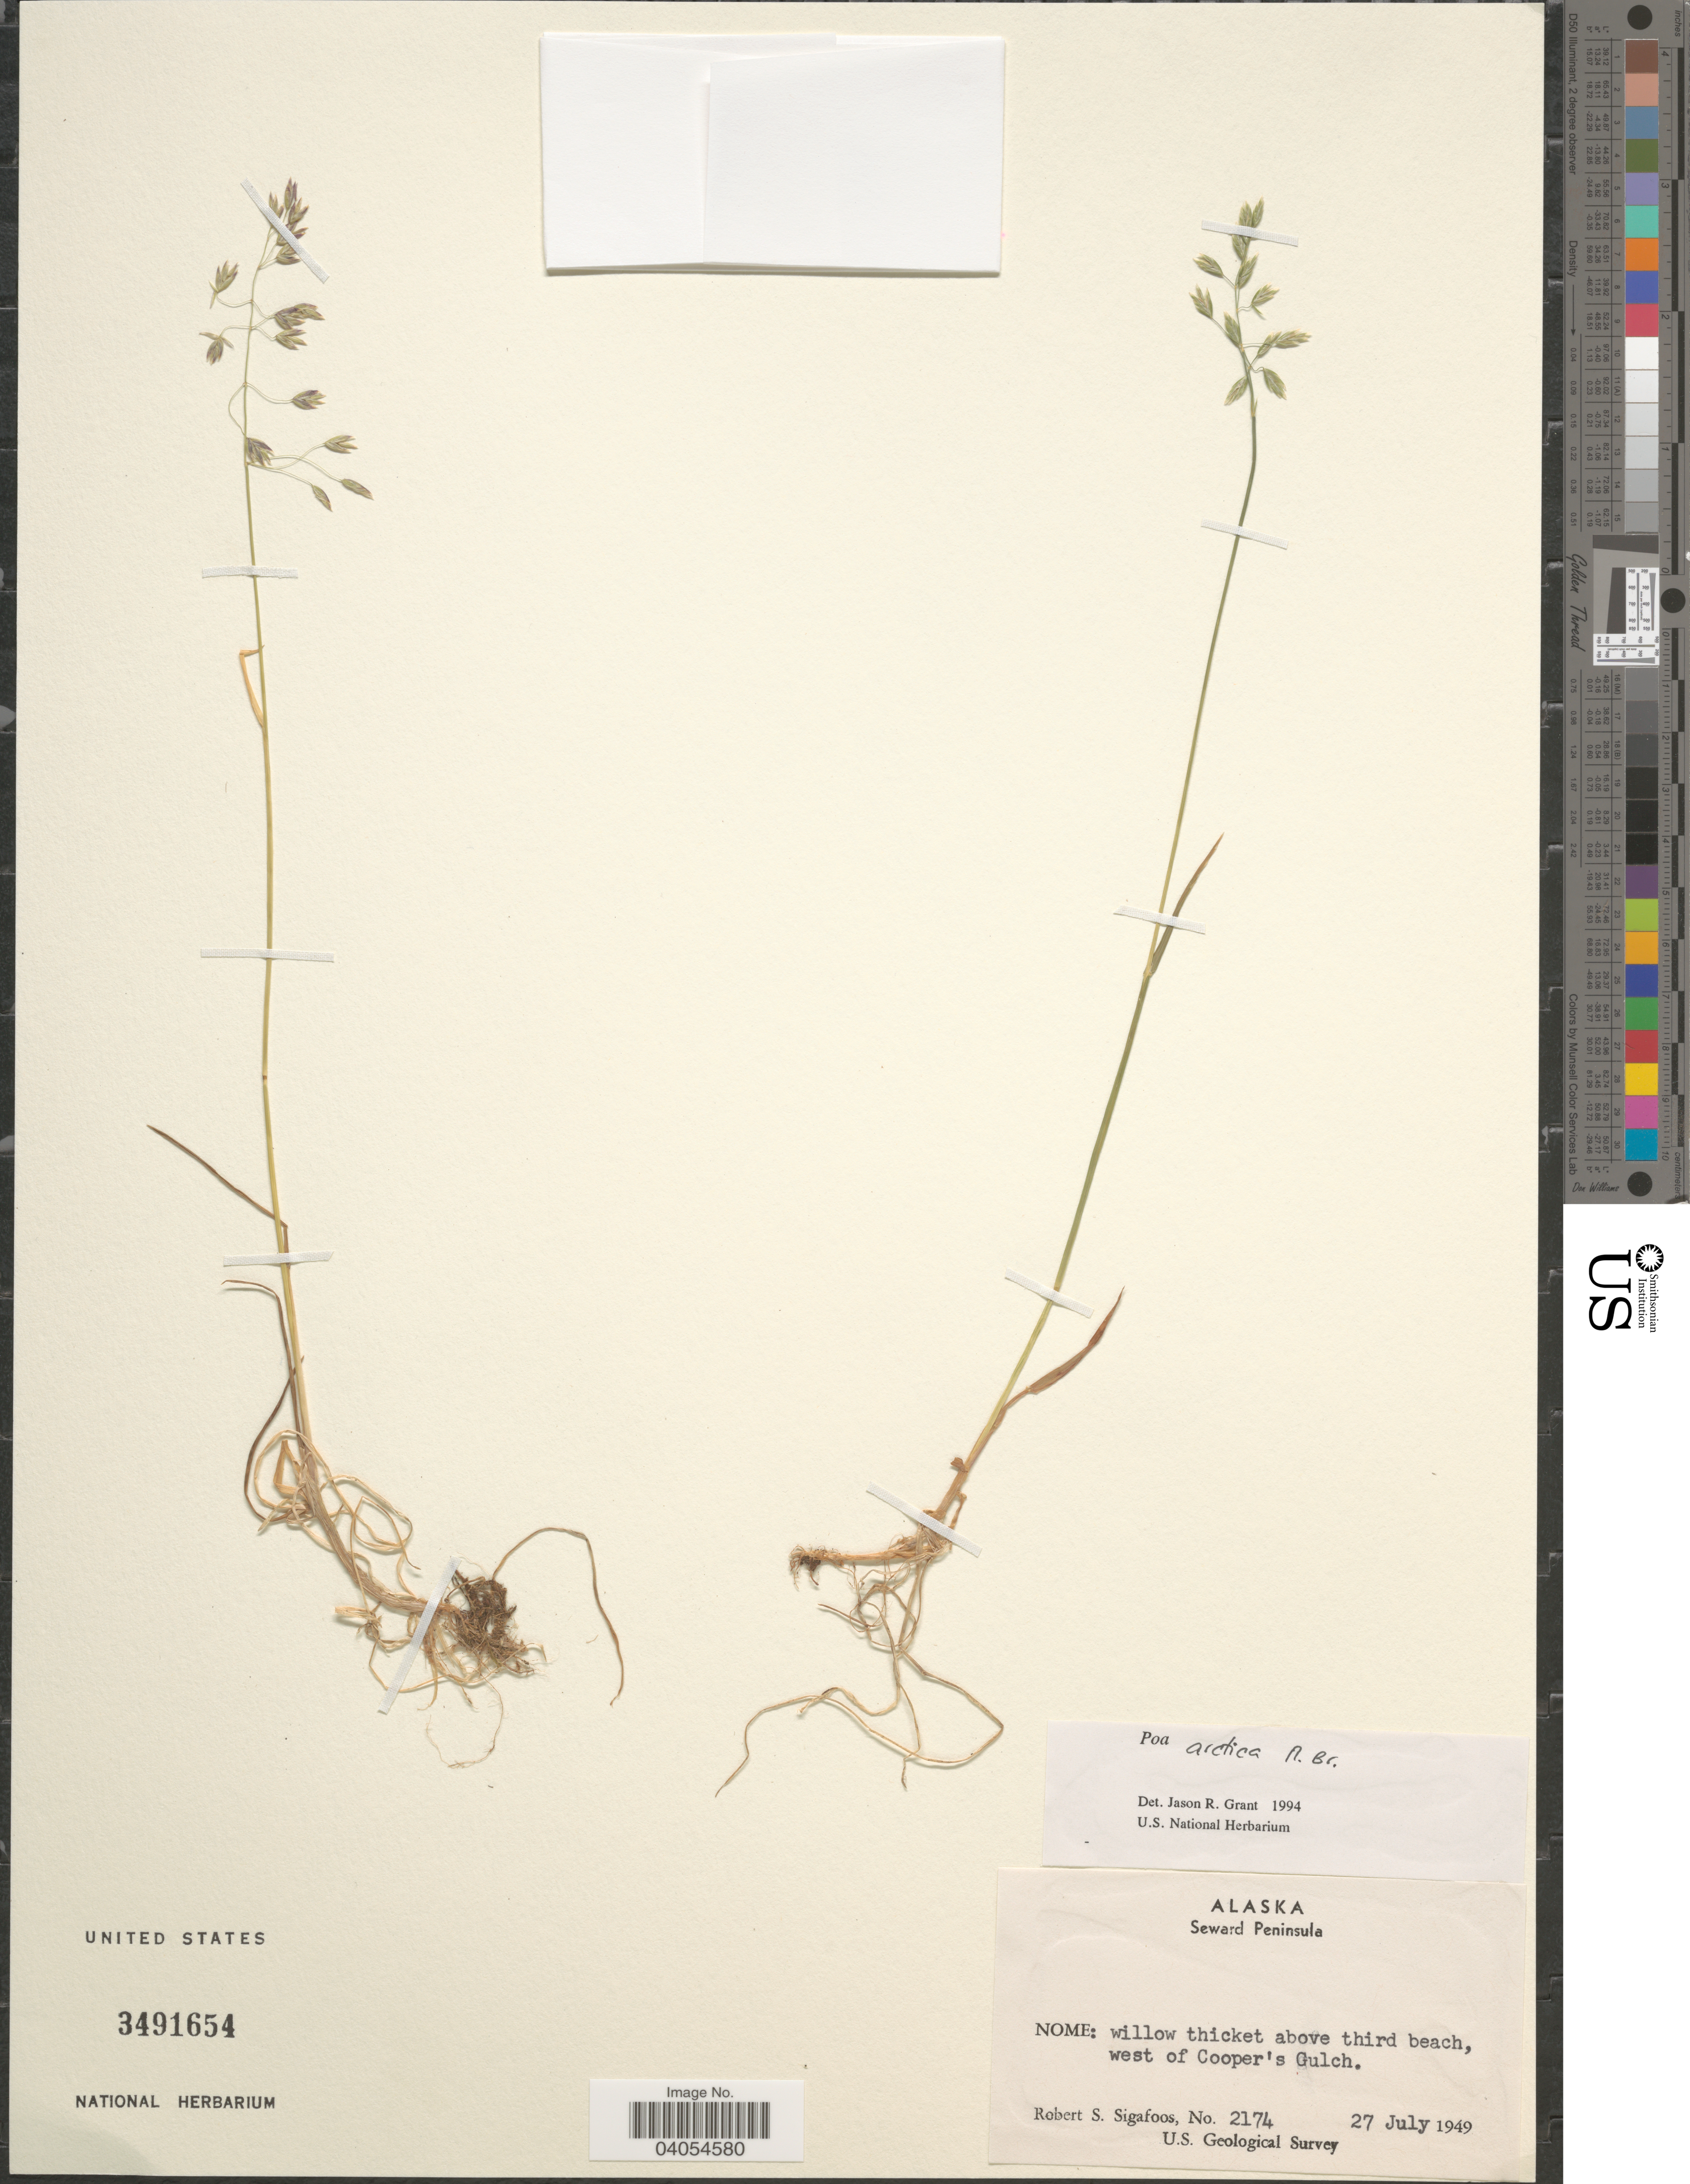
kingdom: Plantae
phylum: Tracheophyta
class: Liliopsida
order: Poales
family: Poaceae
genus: Poa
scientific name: Poa arctica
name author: R. Br.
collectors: R. Sigafoos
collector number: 2174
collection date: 1949-07-27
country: United States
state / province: Alaska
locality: Seward Peninsula. Nome: willow thicket above third beach, west of Cooper's Gulch.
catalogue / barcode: US 3491654